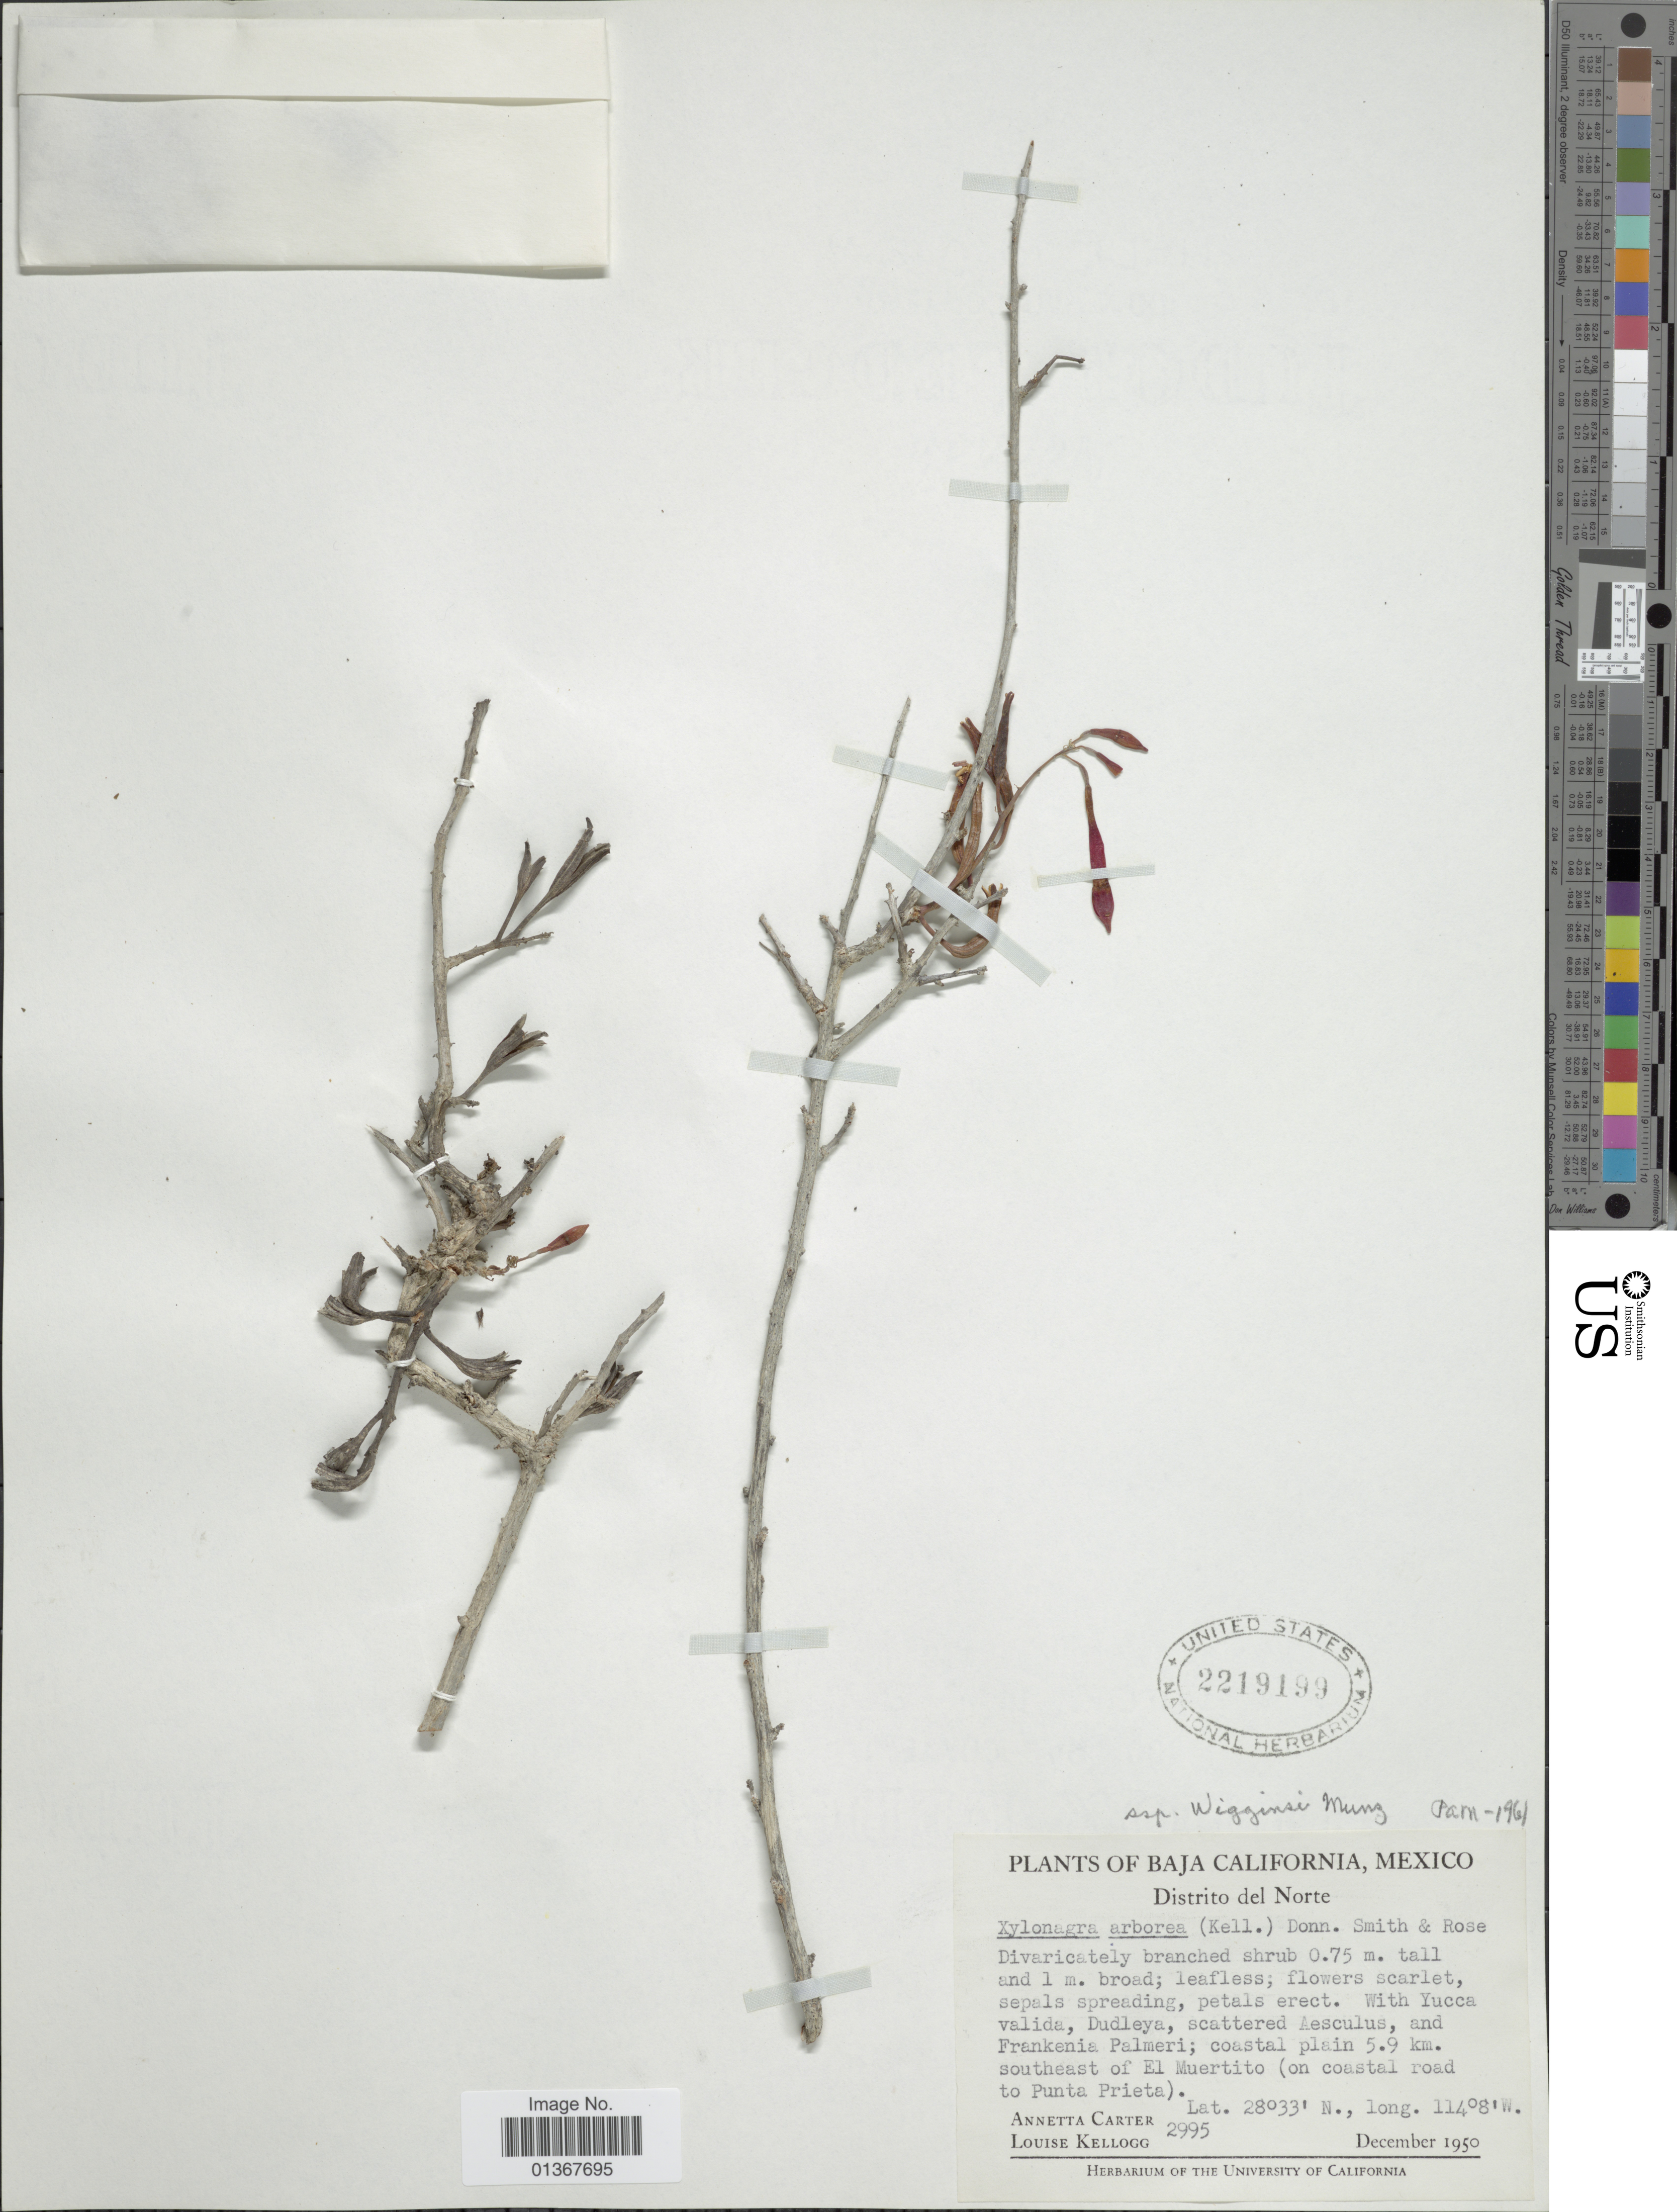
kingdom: Plantae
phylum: Tracheophyta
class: Magnoliopsida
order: Myrtales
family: Onagraceae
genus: Xylonagra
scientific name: Xylonagra arborea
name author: (Kellogg) Donn. Sm. & Rose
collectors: A. Carter & L. Kellogg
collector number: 2995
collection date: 1950-12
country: Mexico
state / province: Baja California Norte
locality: Distrito del Norte. Coastal plain 5.9 km. southeast of El Muertito (on coastal road to Pubta Prieta).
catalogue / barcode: US 2219199